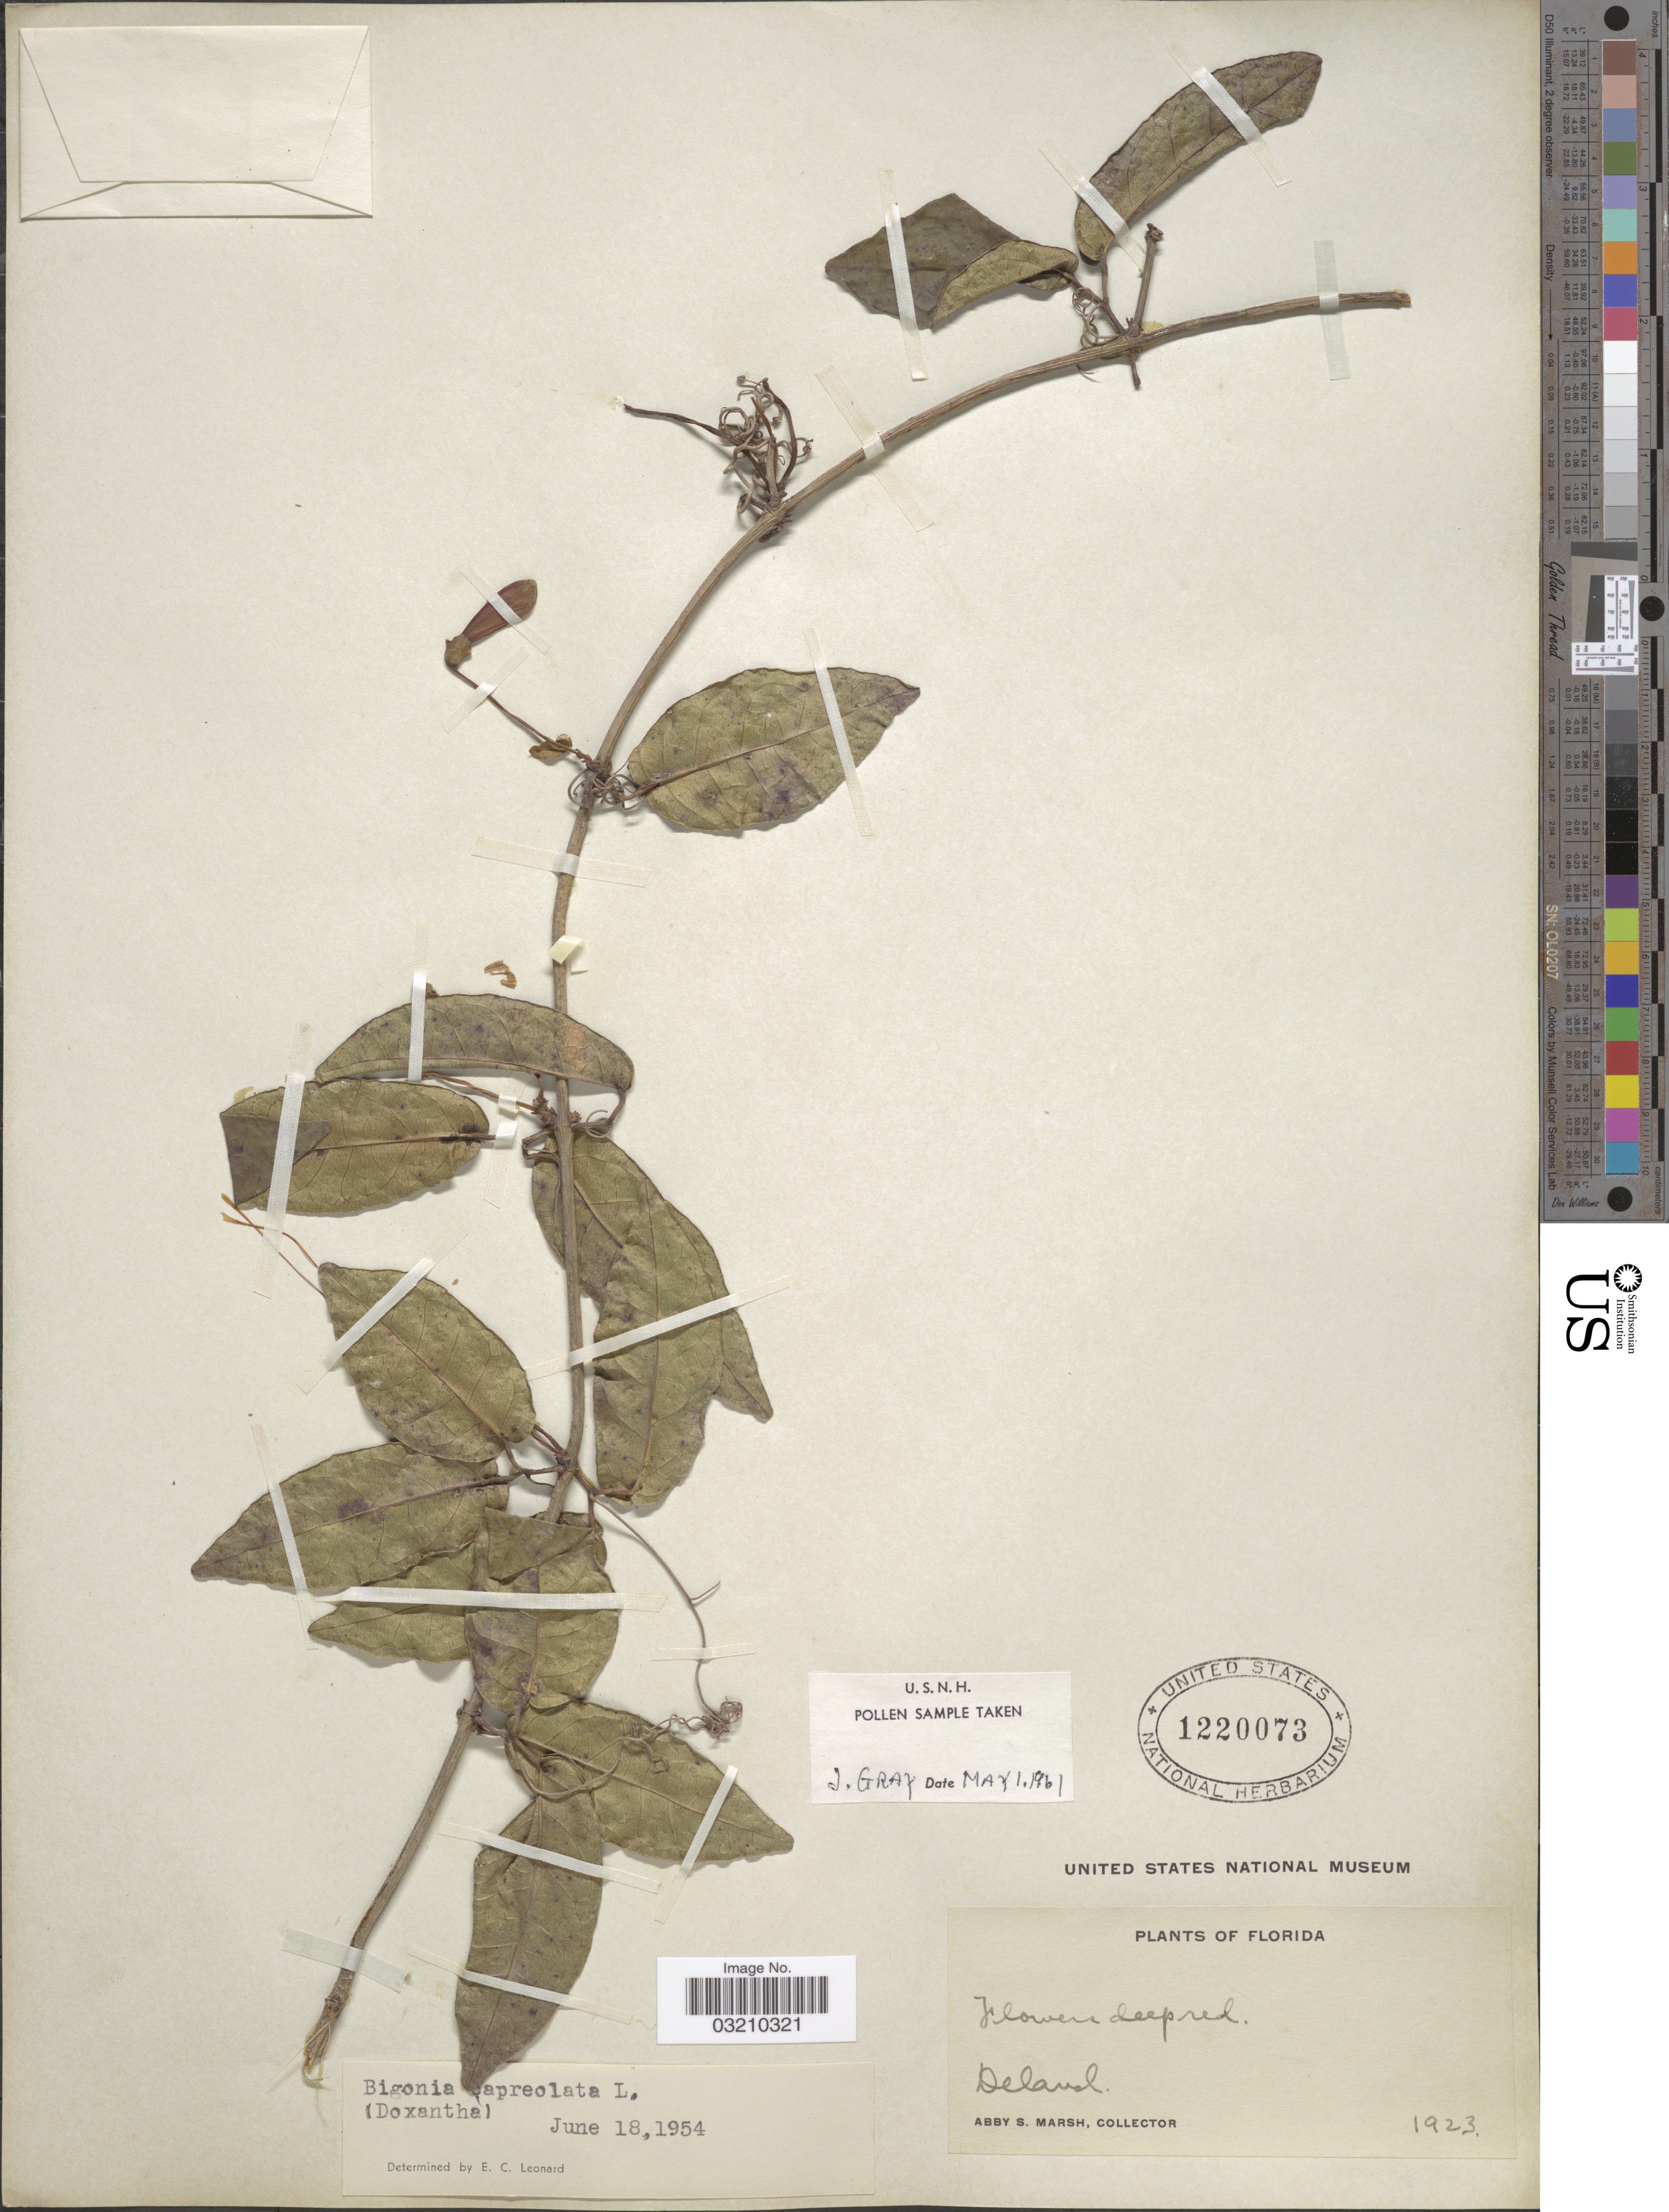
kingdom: Plantae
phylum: Tracheophyta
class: Magnoliopsida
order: Lamiales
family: Bignoniaceae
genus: Bignonia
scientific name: Bignonia capreolata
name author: L.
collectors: A. S. Marsh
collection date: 1923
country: United States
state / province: Florida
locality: Deland.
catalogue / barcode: US 1220073